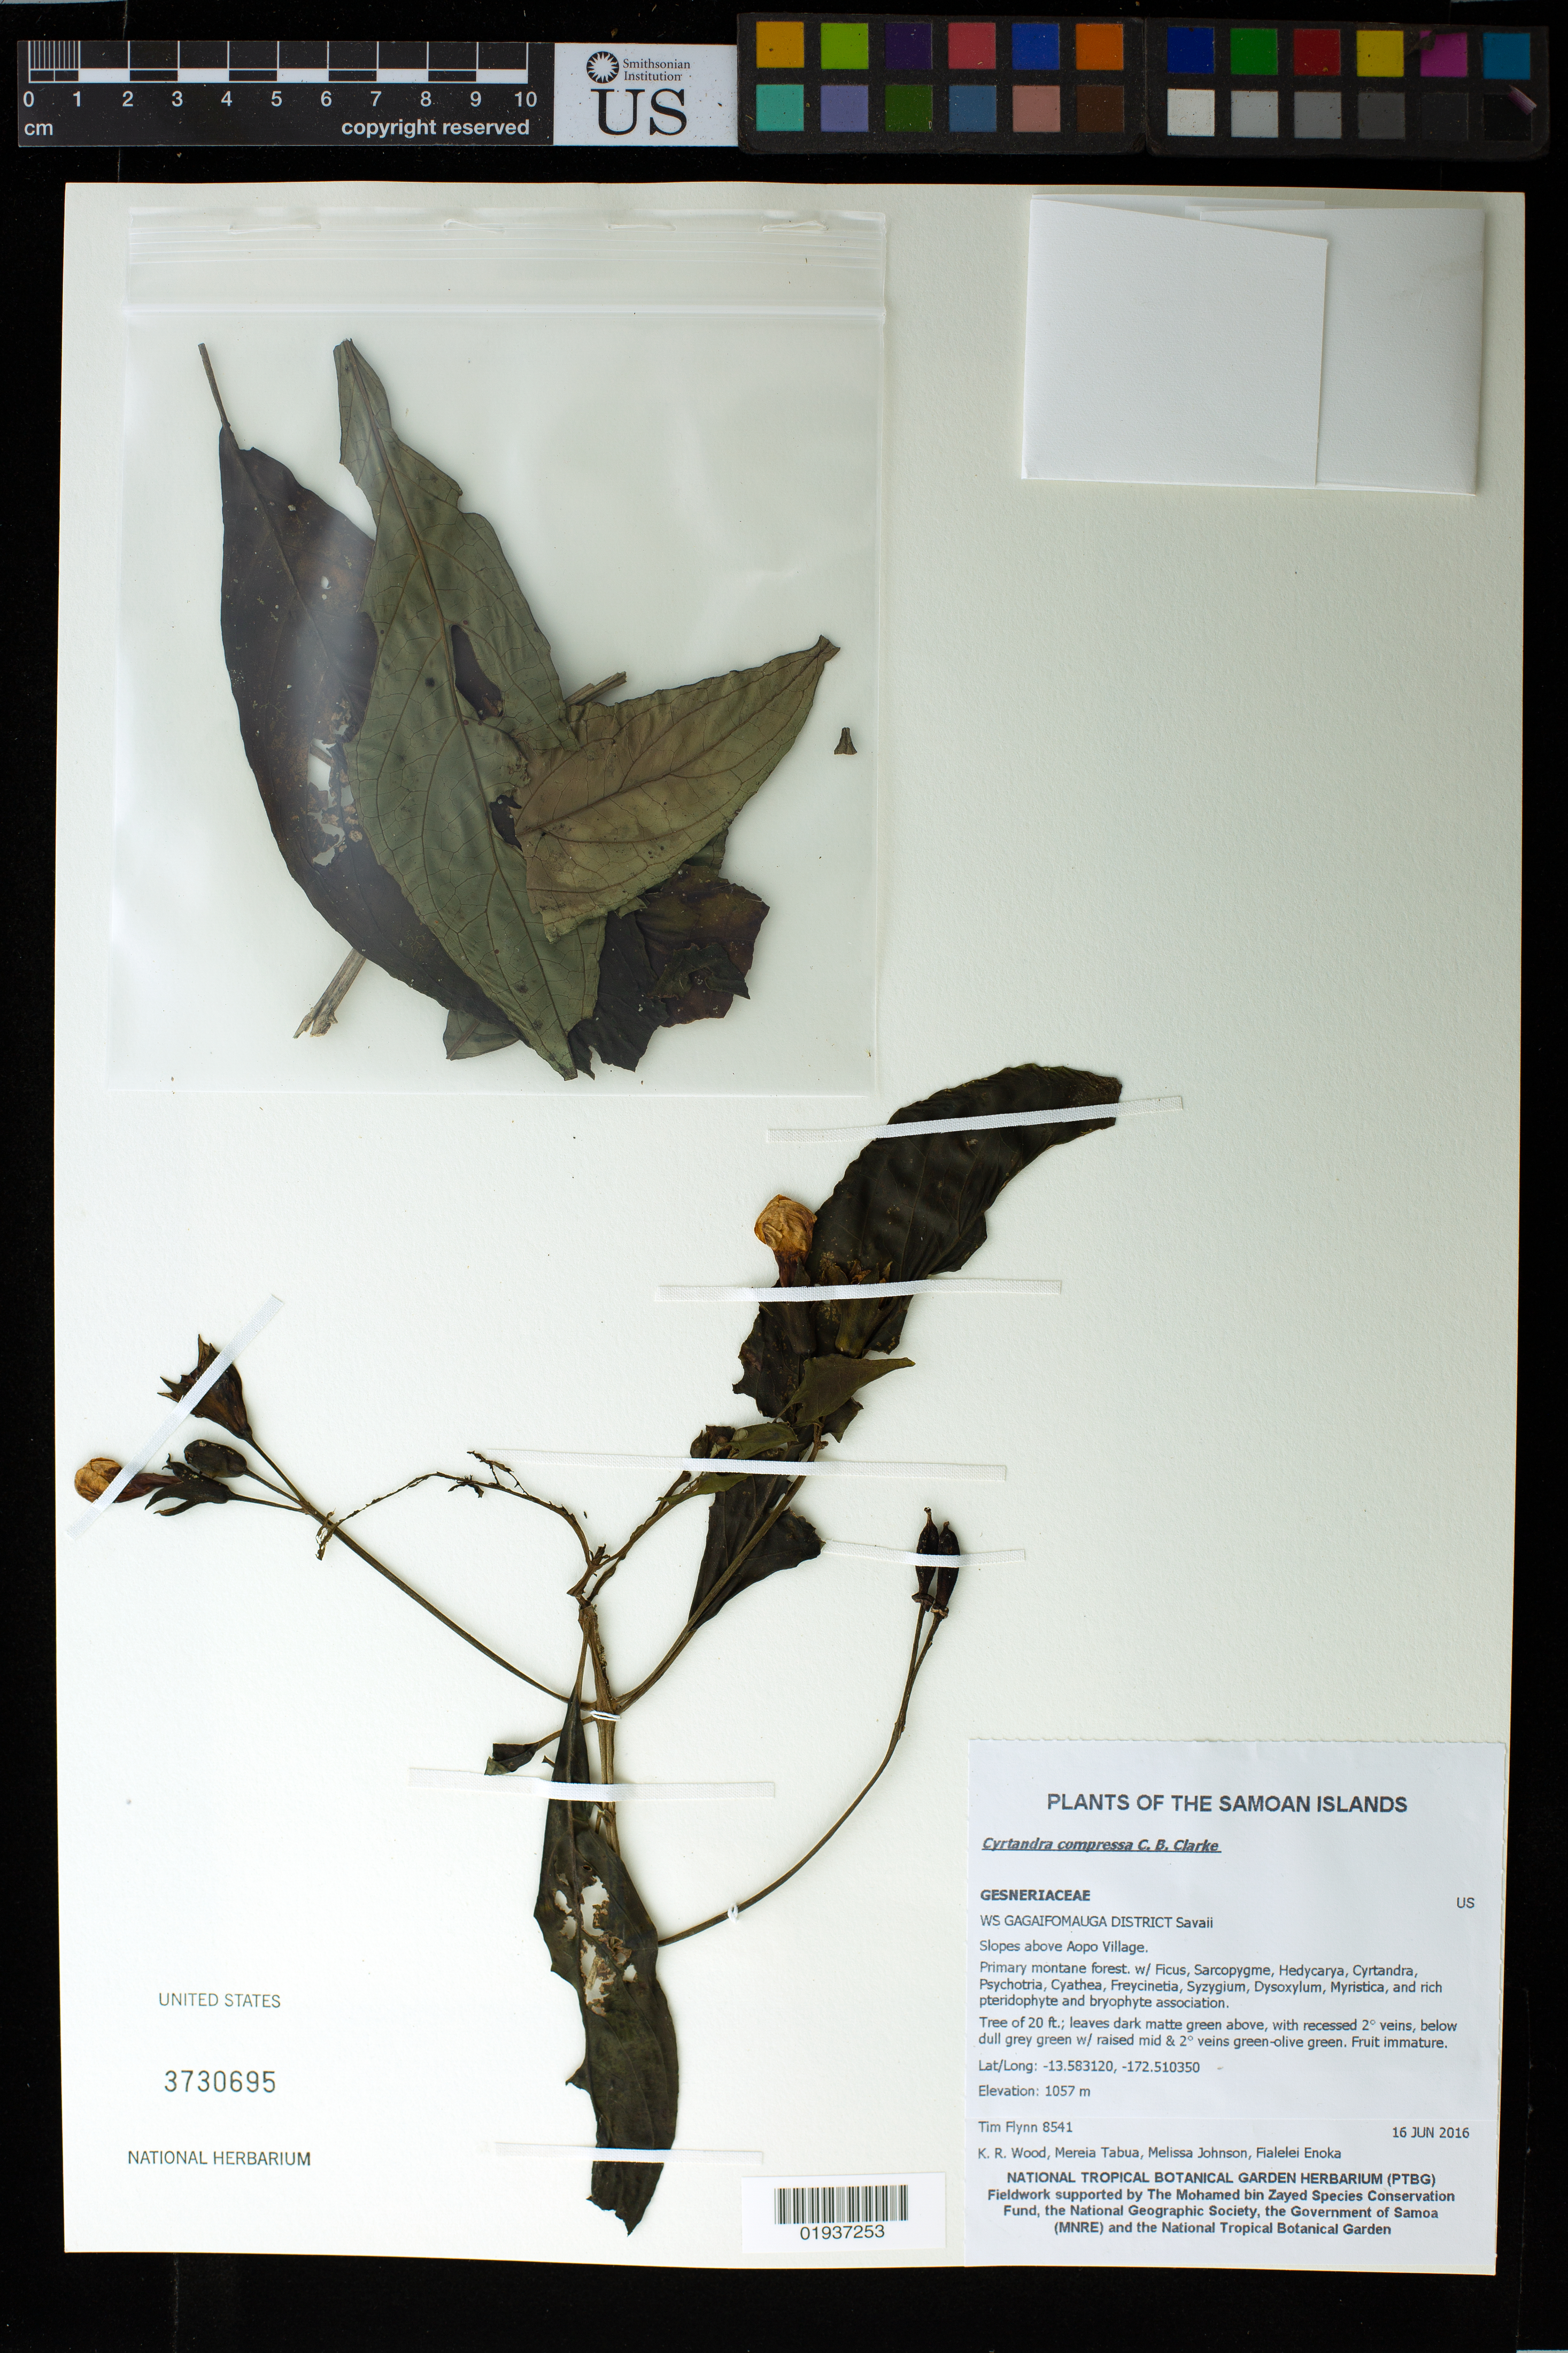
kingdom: Plantae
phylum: Tracheophyta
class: Magnoliopsida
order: Lamiales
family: Gesneriaceae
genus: Cyrtandra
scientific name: Cyrtandra compressa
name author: C.B. Clarke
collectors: K. R. Wood, T. W. Flynn, M. Tabua, M. Johnson & F. Enoka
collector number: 8541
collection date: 2016-06-16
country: Samoa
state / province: Gagaifomauga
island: Savai'i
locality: Savaii, slopes above Aopo Village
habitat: Primary montane forest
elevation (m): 1057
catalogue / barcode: US 3730695